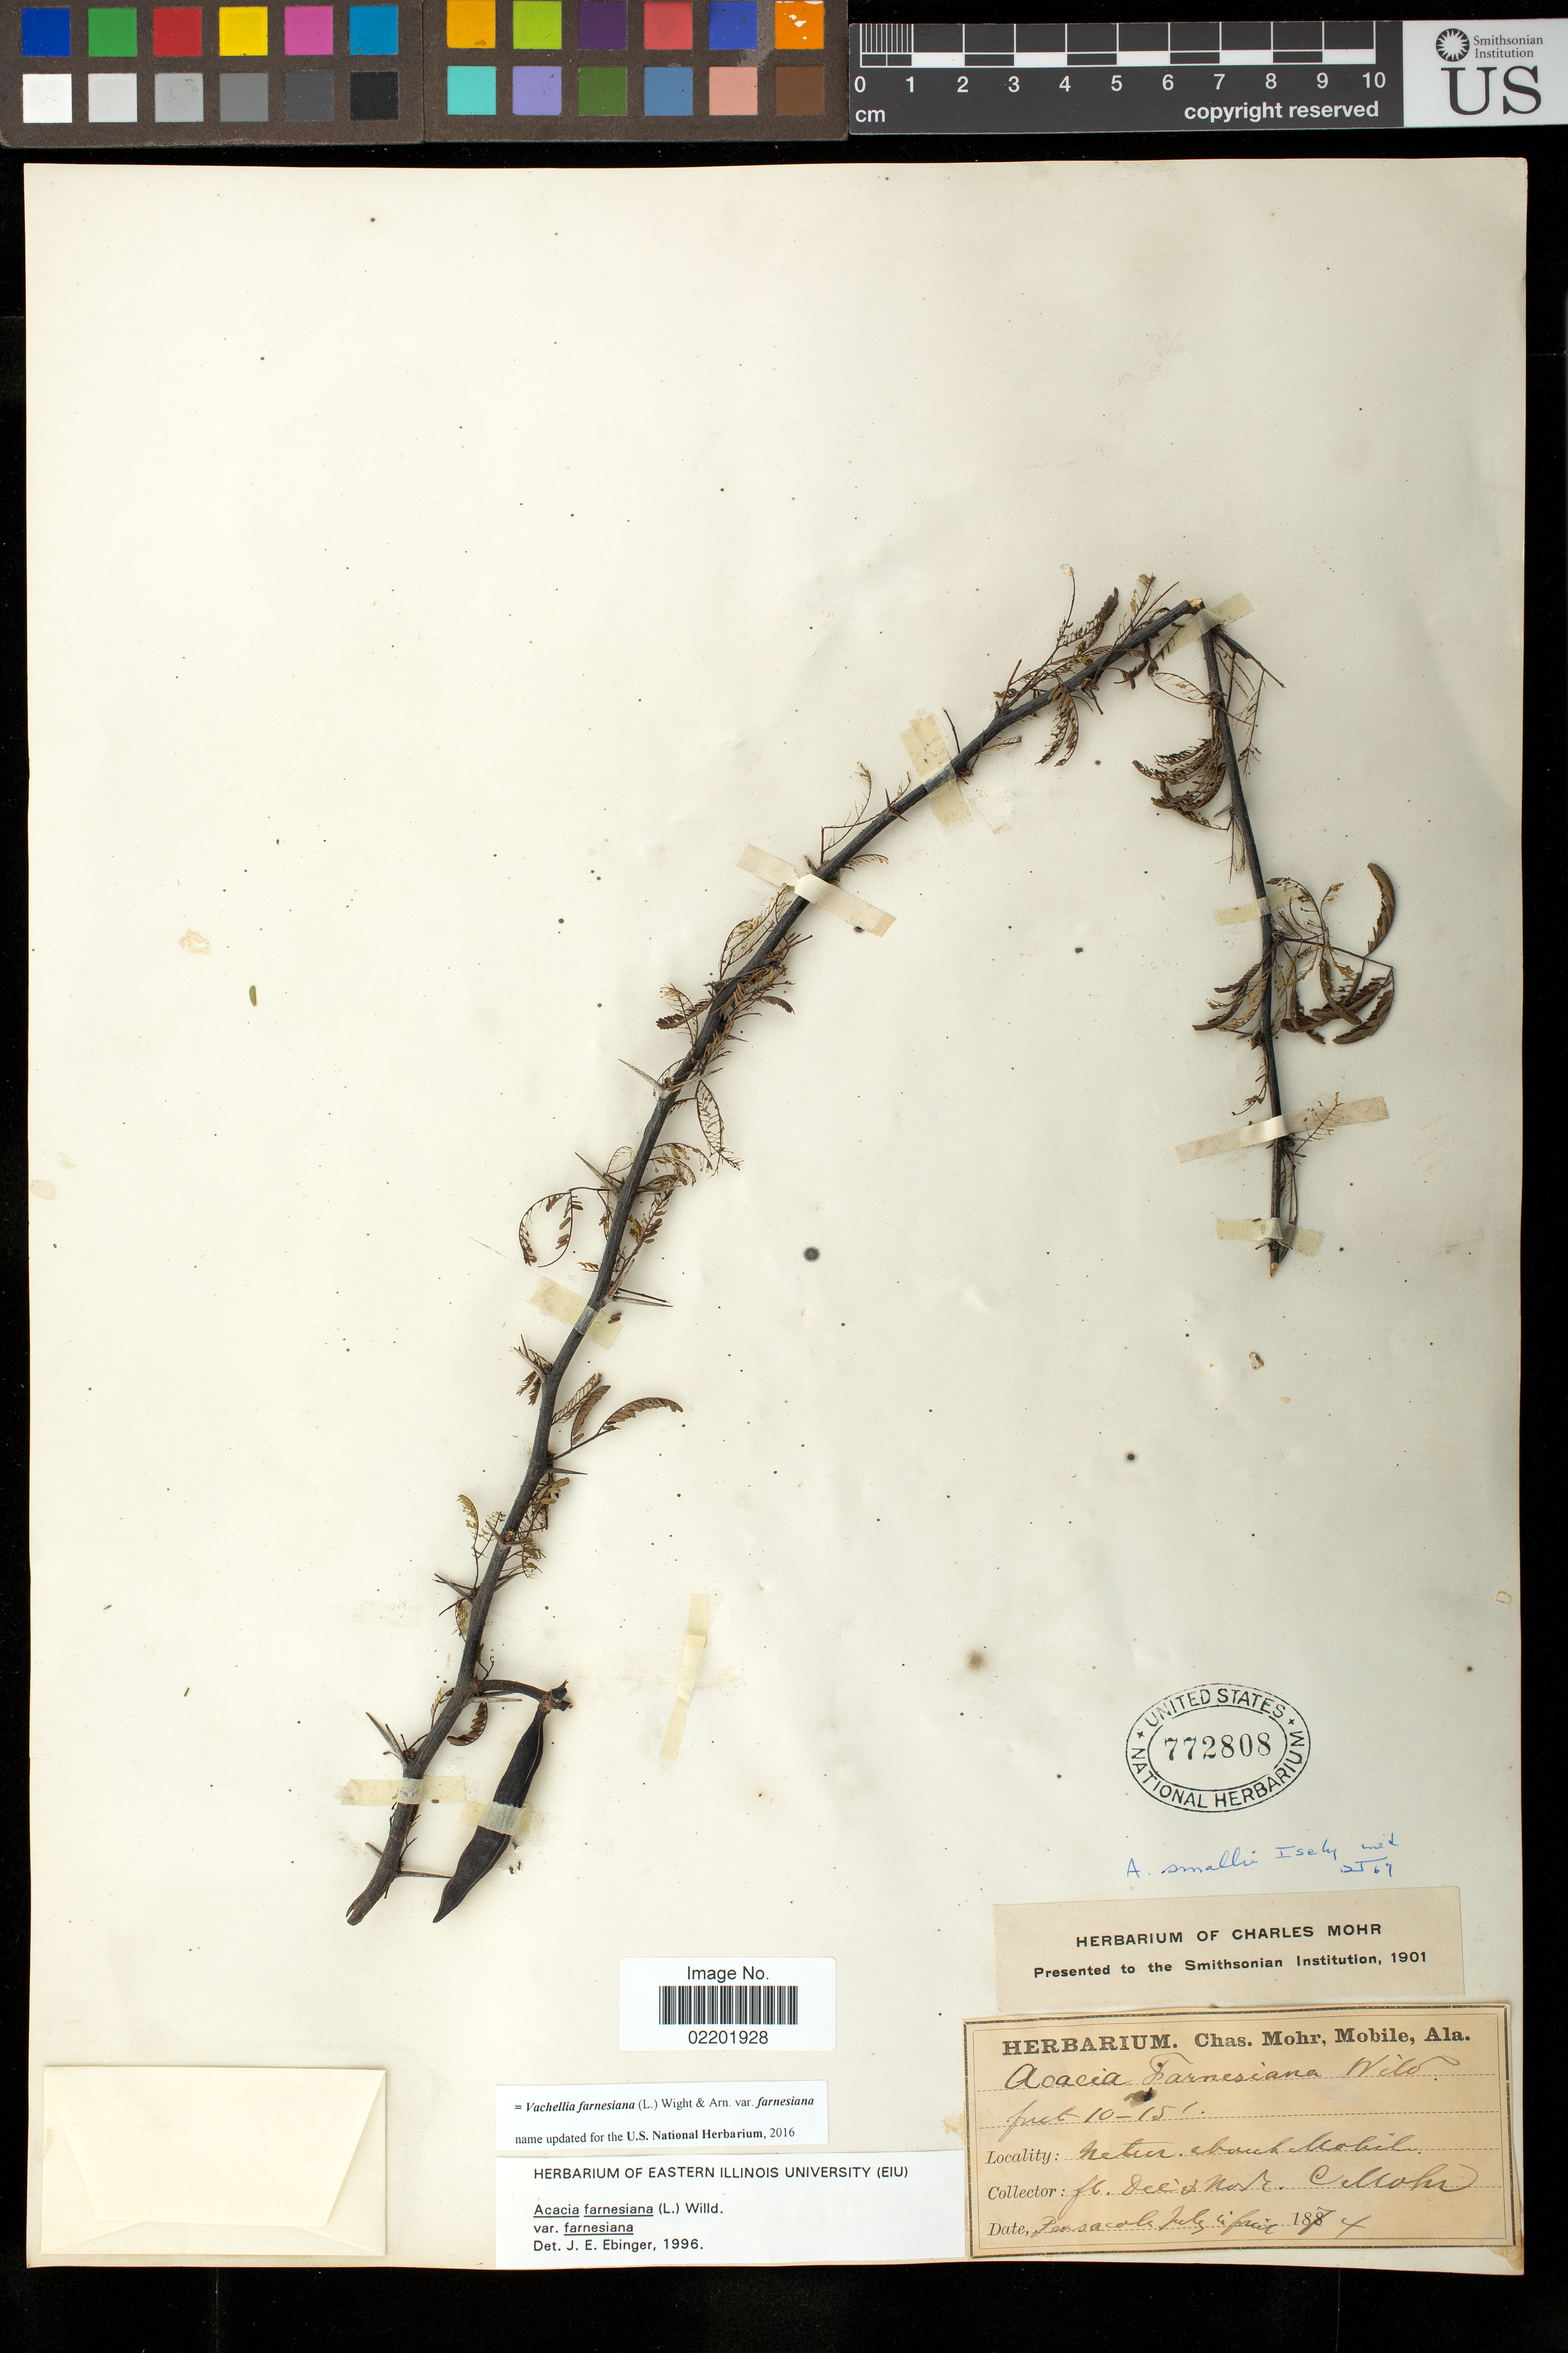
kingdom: Plantae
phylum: Tracheophyta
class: Magnoliopsida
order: Fabales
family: Fabaceae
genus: Vachellia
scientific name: Vachellia farnesiana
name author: (L.) Wight & Arn.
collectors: Mohr, C. T. (herbarium)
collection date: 1874-07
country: United States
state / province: Florida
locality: Natur. [naturalized?] about Mobile. Pensacola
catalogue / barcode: US 772808